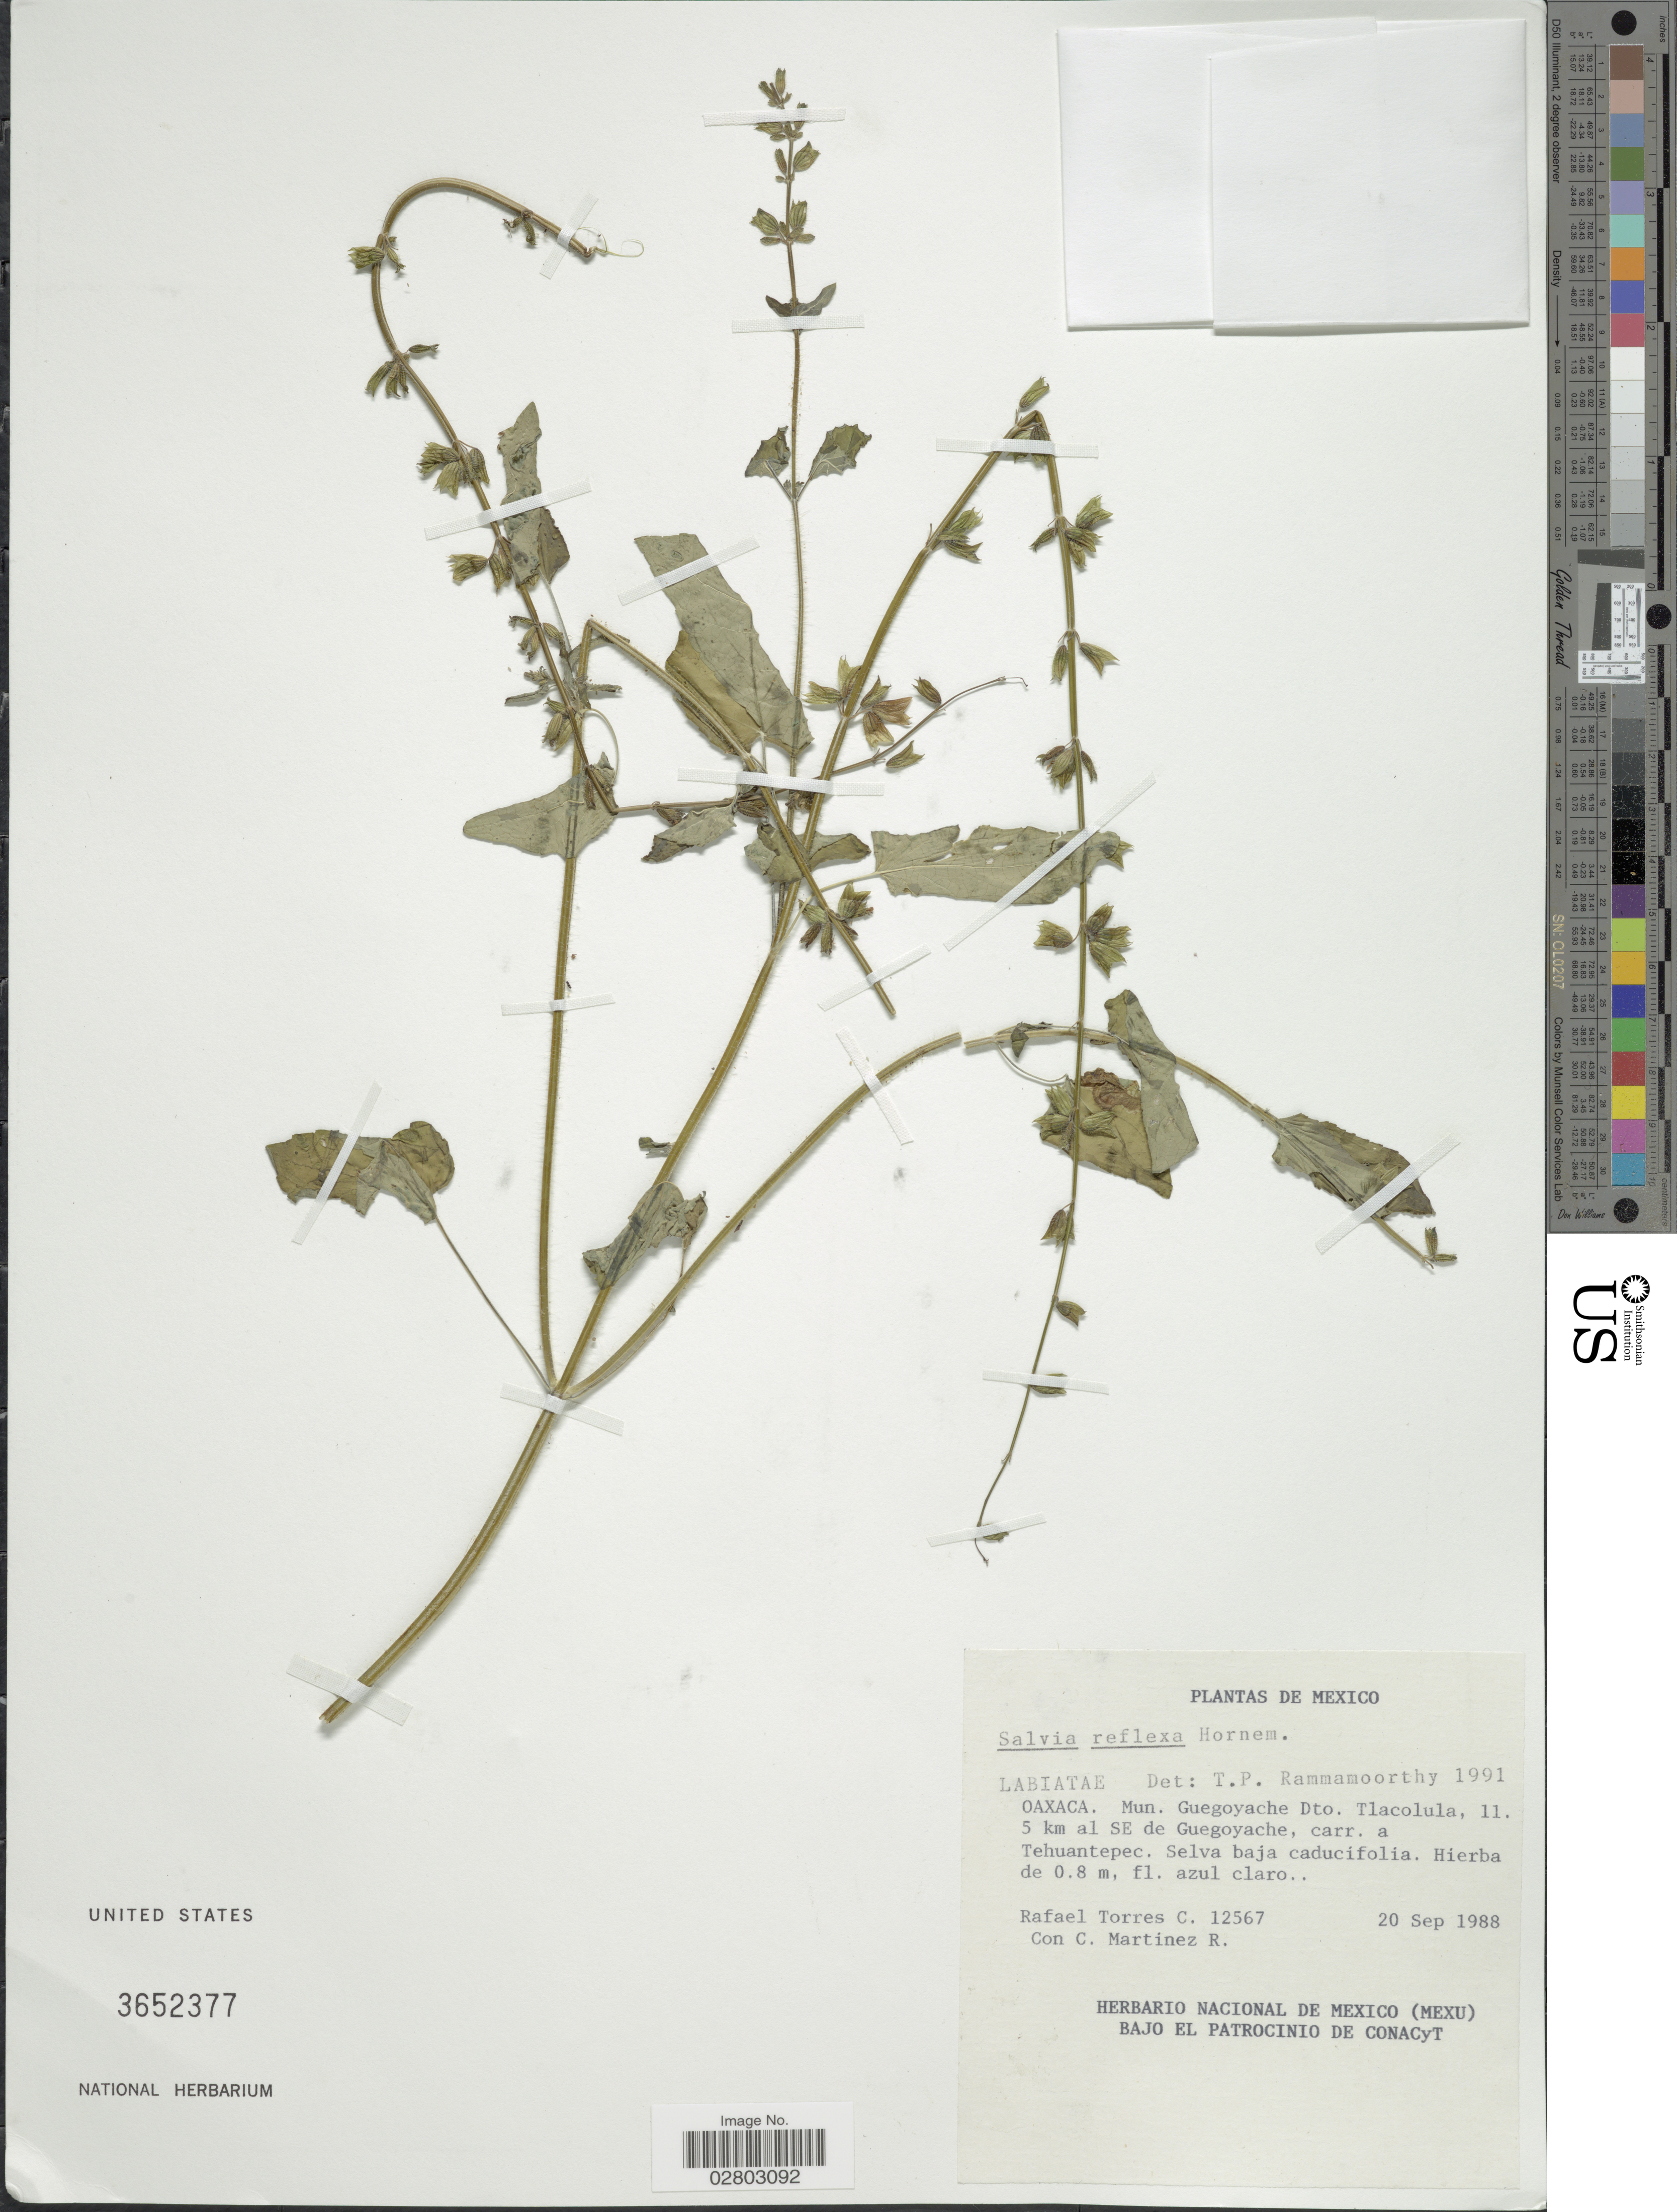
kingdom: Plantae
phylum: Tracheophyta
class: Magnoliopsida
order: Lamiales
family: Lamiaceae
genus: Salvia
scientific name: Salvia reflexa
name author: Hornem.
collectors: R. Torres C. & C. Martínez R.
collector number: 12567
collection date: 1988-09-20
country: Mexico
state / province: Oaxaca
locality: Oaxaca, Mun. Guegoyache Dto. Tlacolula, 11.5 km al SE de Guegoyache, carr. a Tehuantepec.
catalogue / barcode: US 3652377